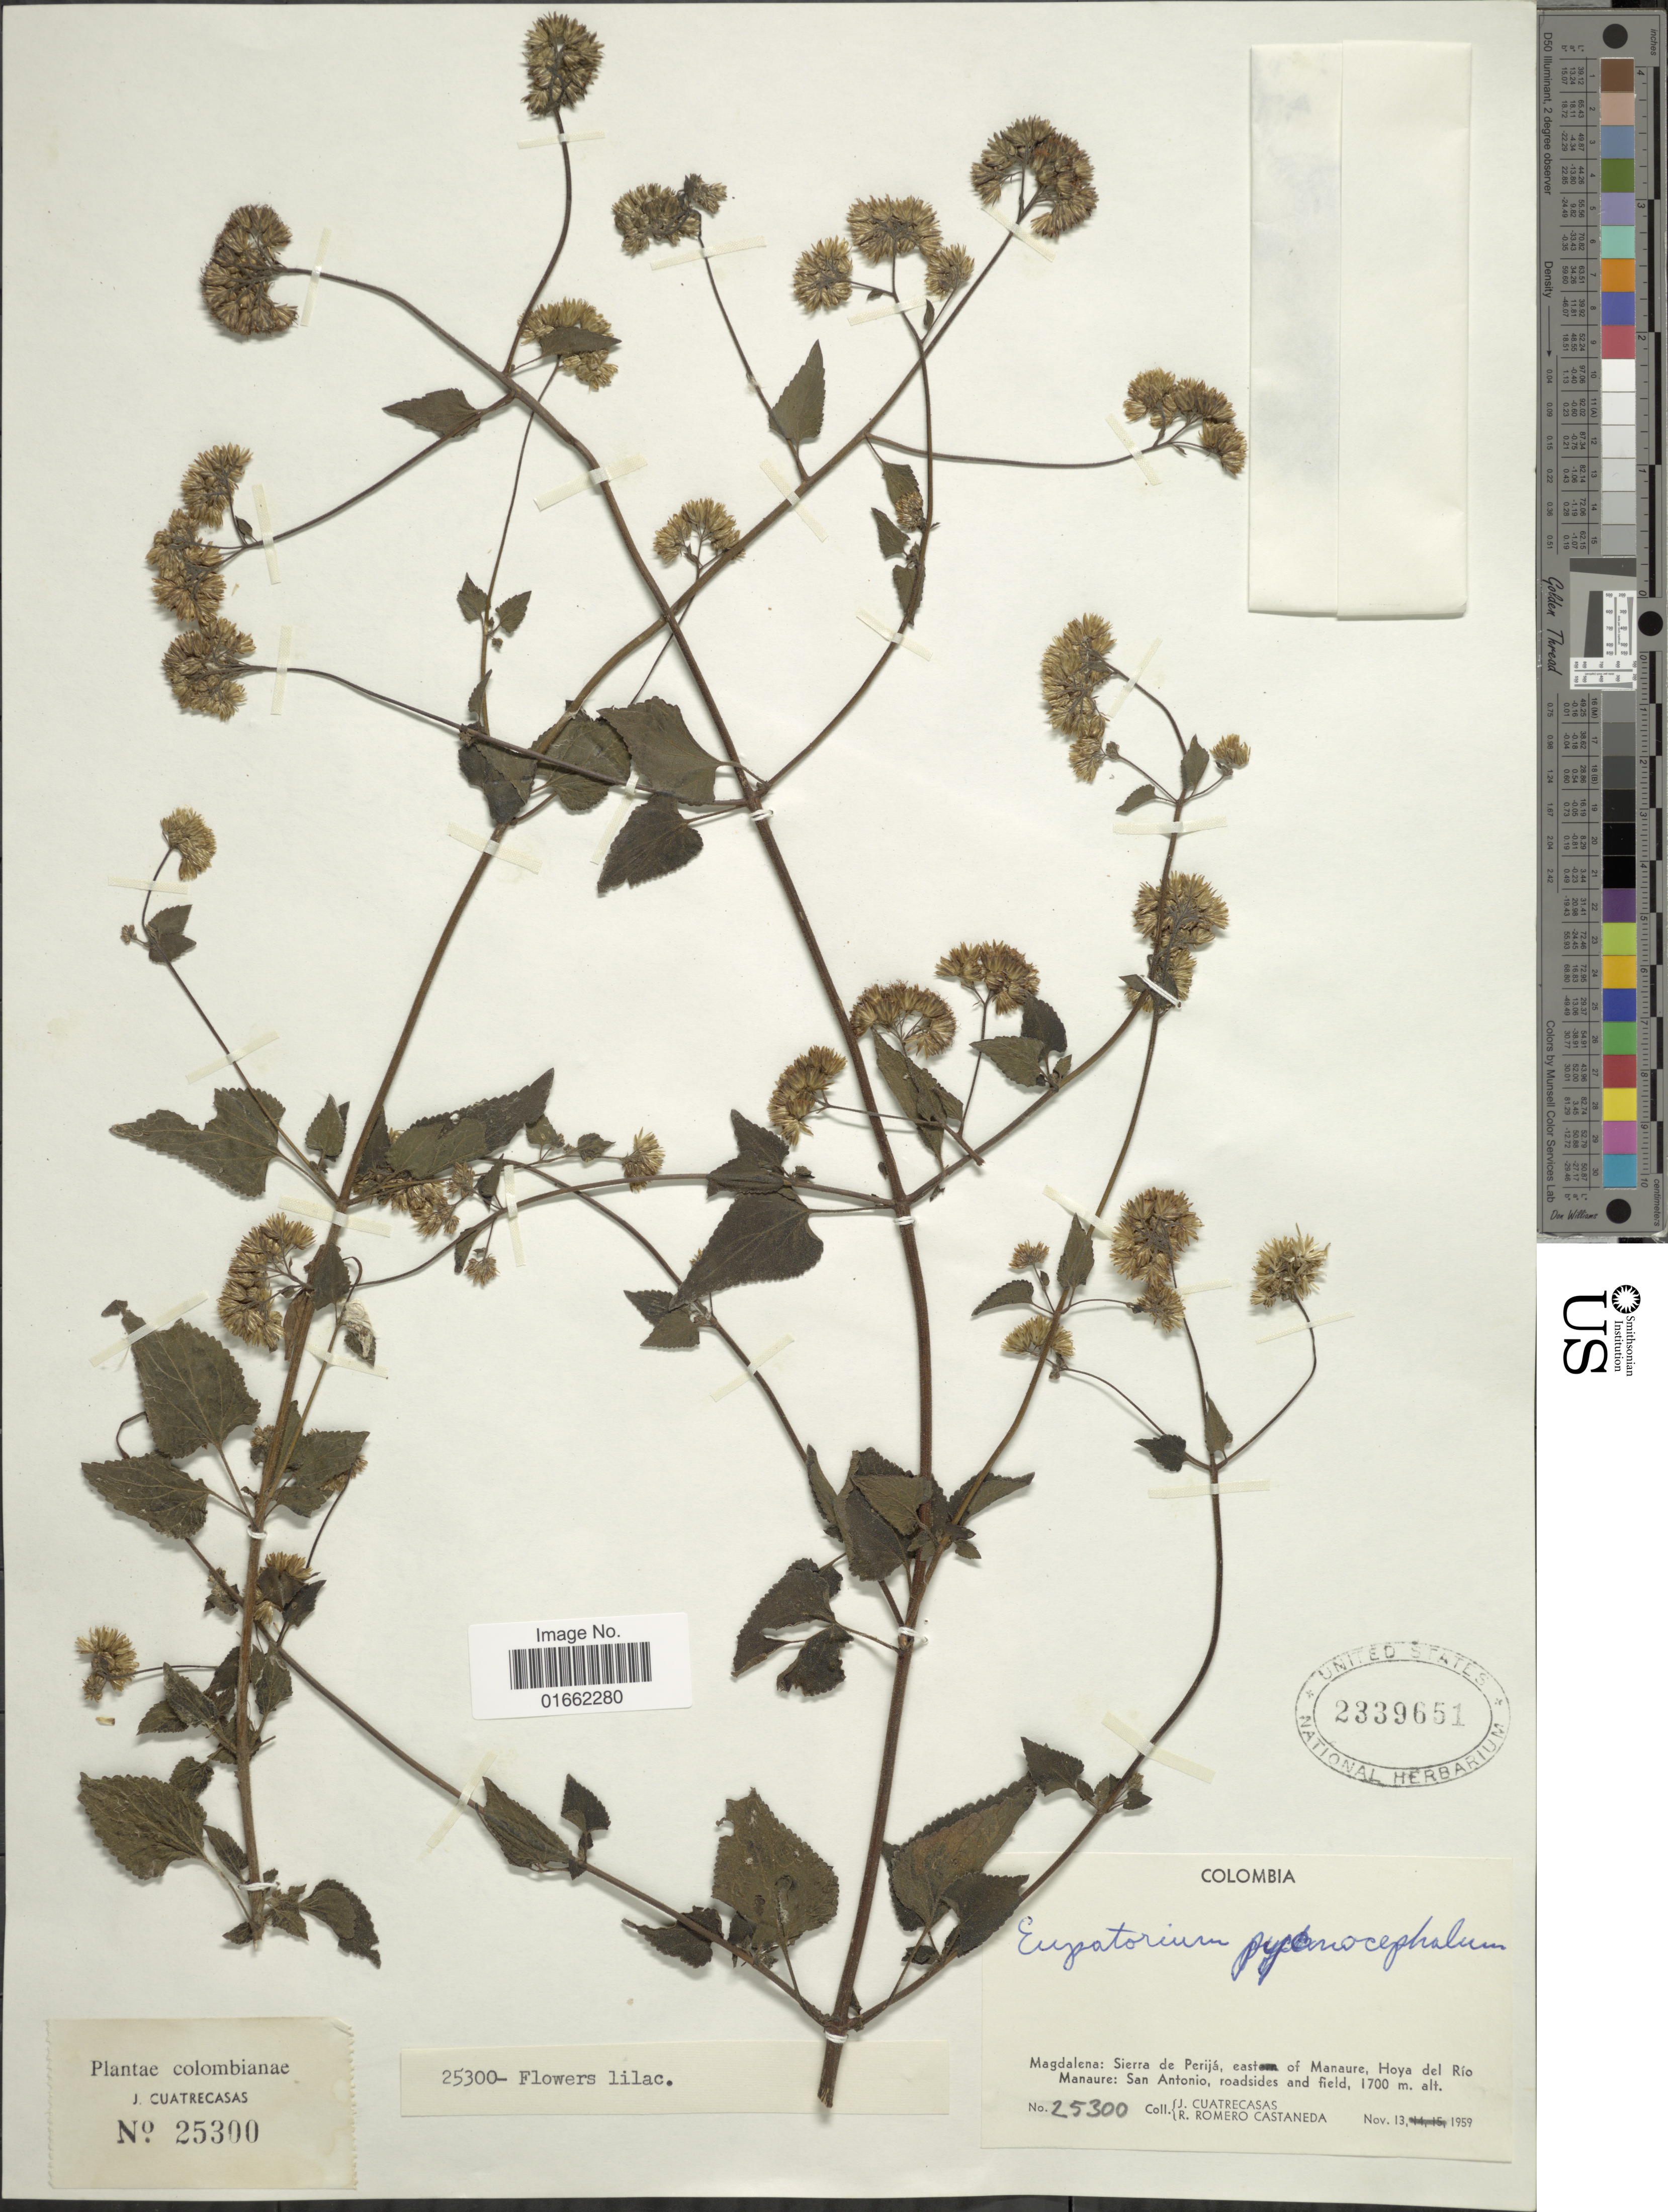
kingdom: Plantae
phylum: Tracheophyta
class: Magnoliopsida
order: Asterales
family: Asteraceae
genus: Fleischmannia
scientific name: Fleischmannia pratensis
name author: (Klatt) R.M. King & H. Rob.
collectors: J. Cuatrecasas & R. Romero Castañeda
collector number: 25300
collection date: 1959-11-13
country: Colombia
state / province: Magdalena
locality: Magdalena: Sierra de Perijá, east of Manaure, Hoya del Rio Manaure: San Antonio, roadsides and field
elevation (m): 1700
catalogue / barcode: US 2339651